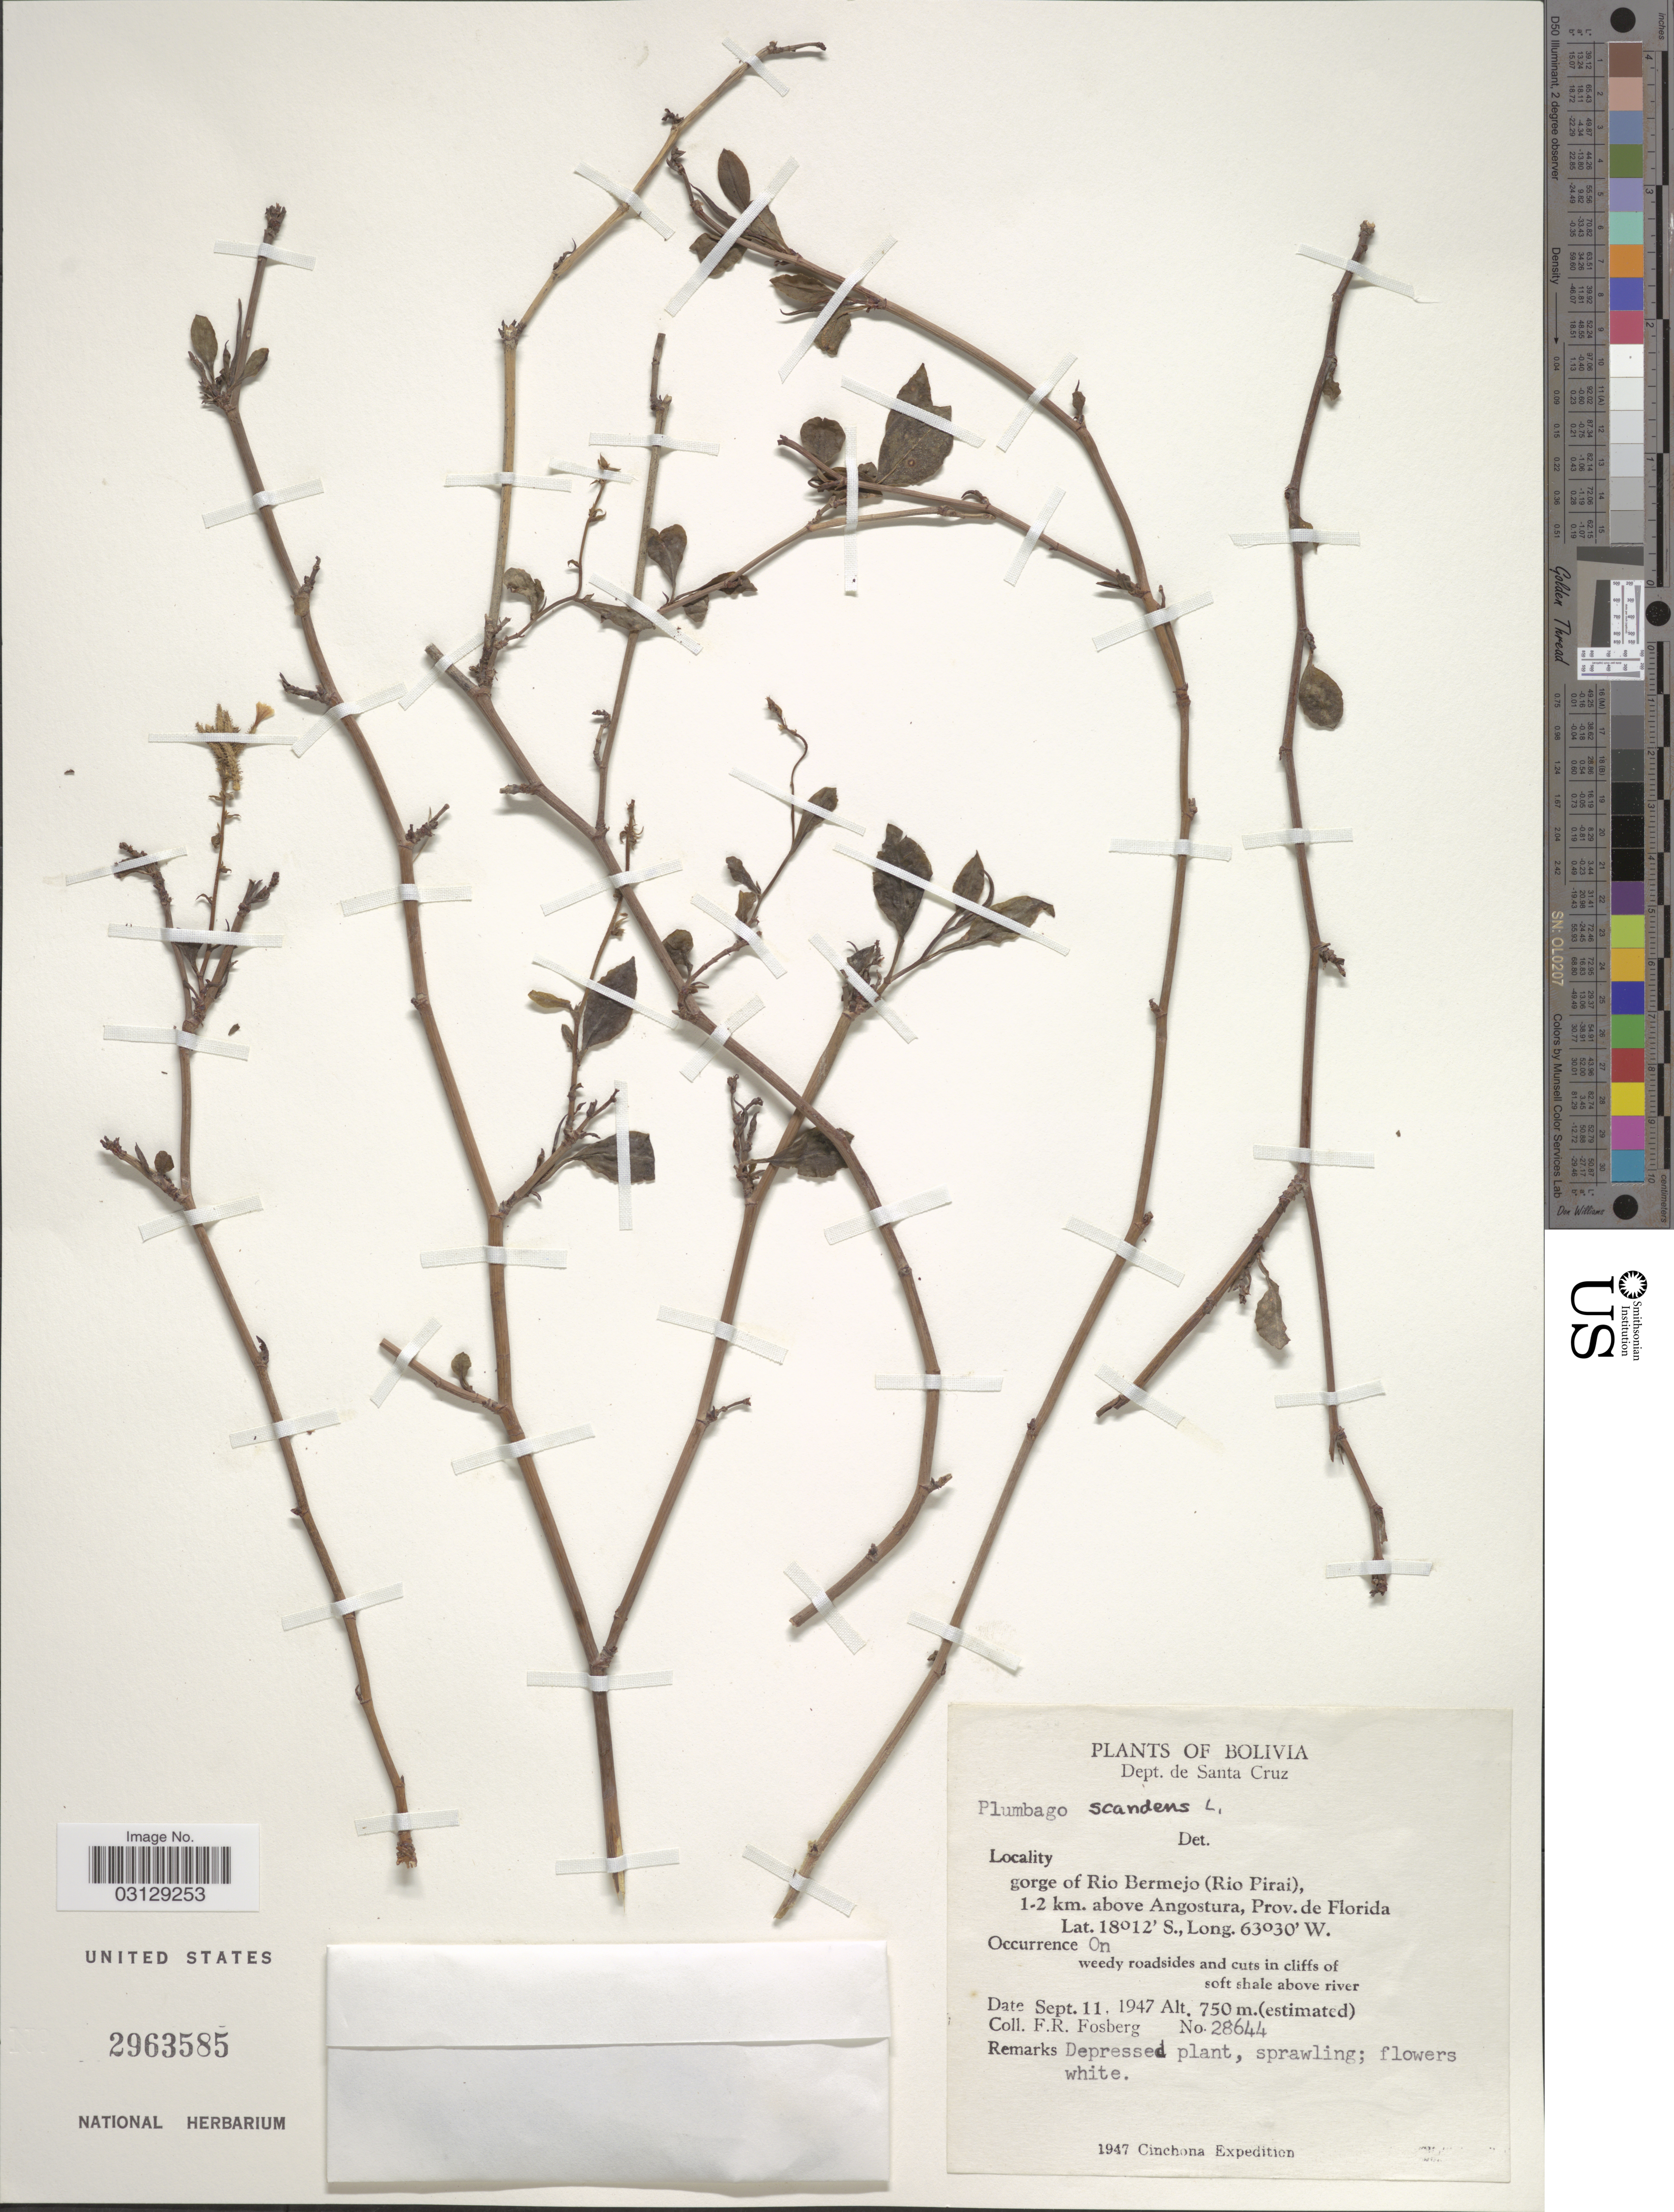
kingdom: Plantae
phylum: Tracheophyta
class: Magnoliopsida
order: Caryophyllales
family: Plumbaginaceae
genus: Plumbago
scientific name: Plumbago scandens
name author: L.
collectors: F. R. Fosberg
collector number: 28644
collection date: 1947-09-11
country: Bolivia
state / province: Santa Cruz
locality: Dept. de Santa Cruz. Gorge of Rio Bermejo (Rio Pirai), 1-2 km. above Angostura, Prov. de Florida.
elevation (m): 750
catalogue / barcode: US 2963585